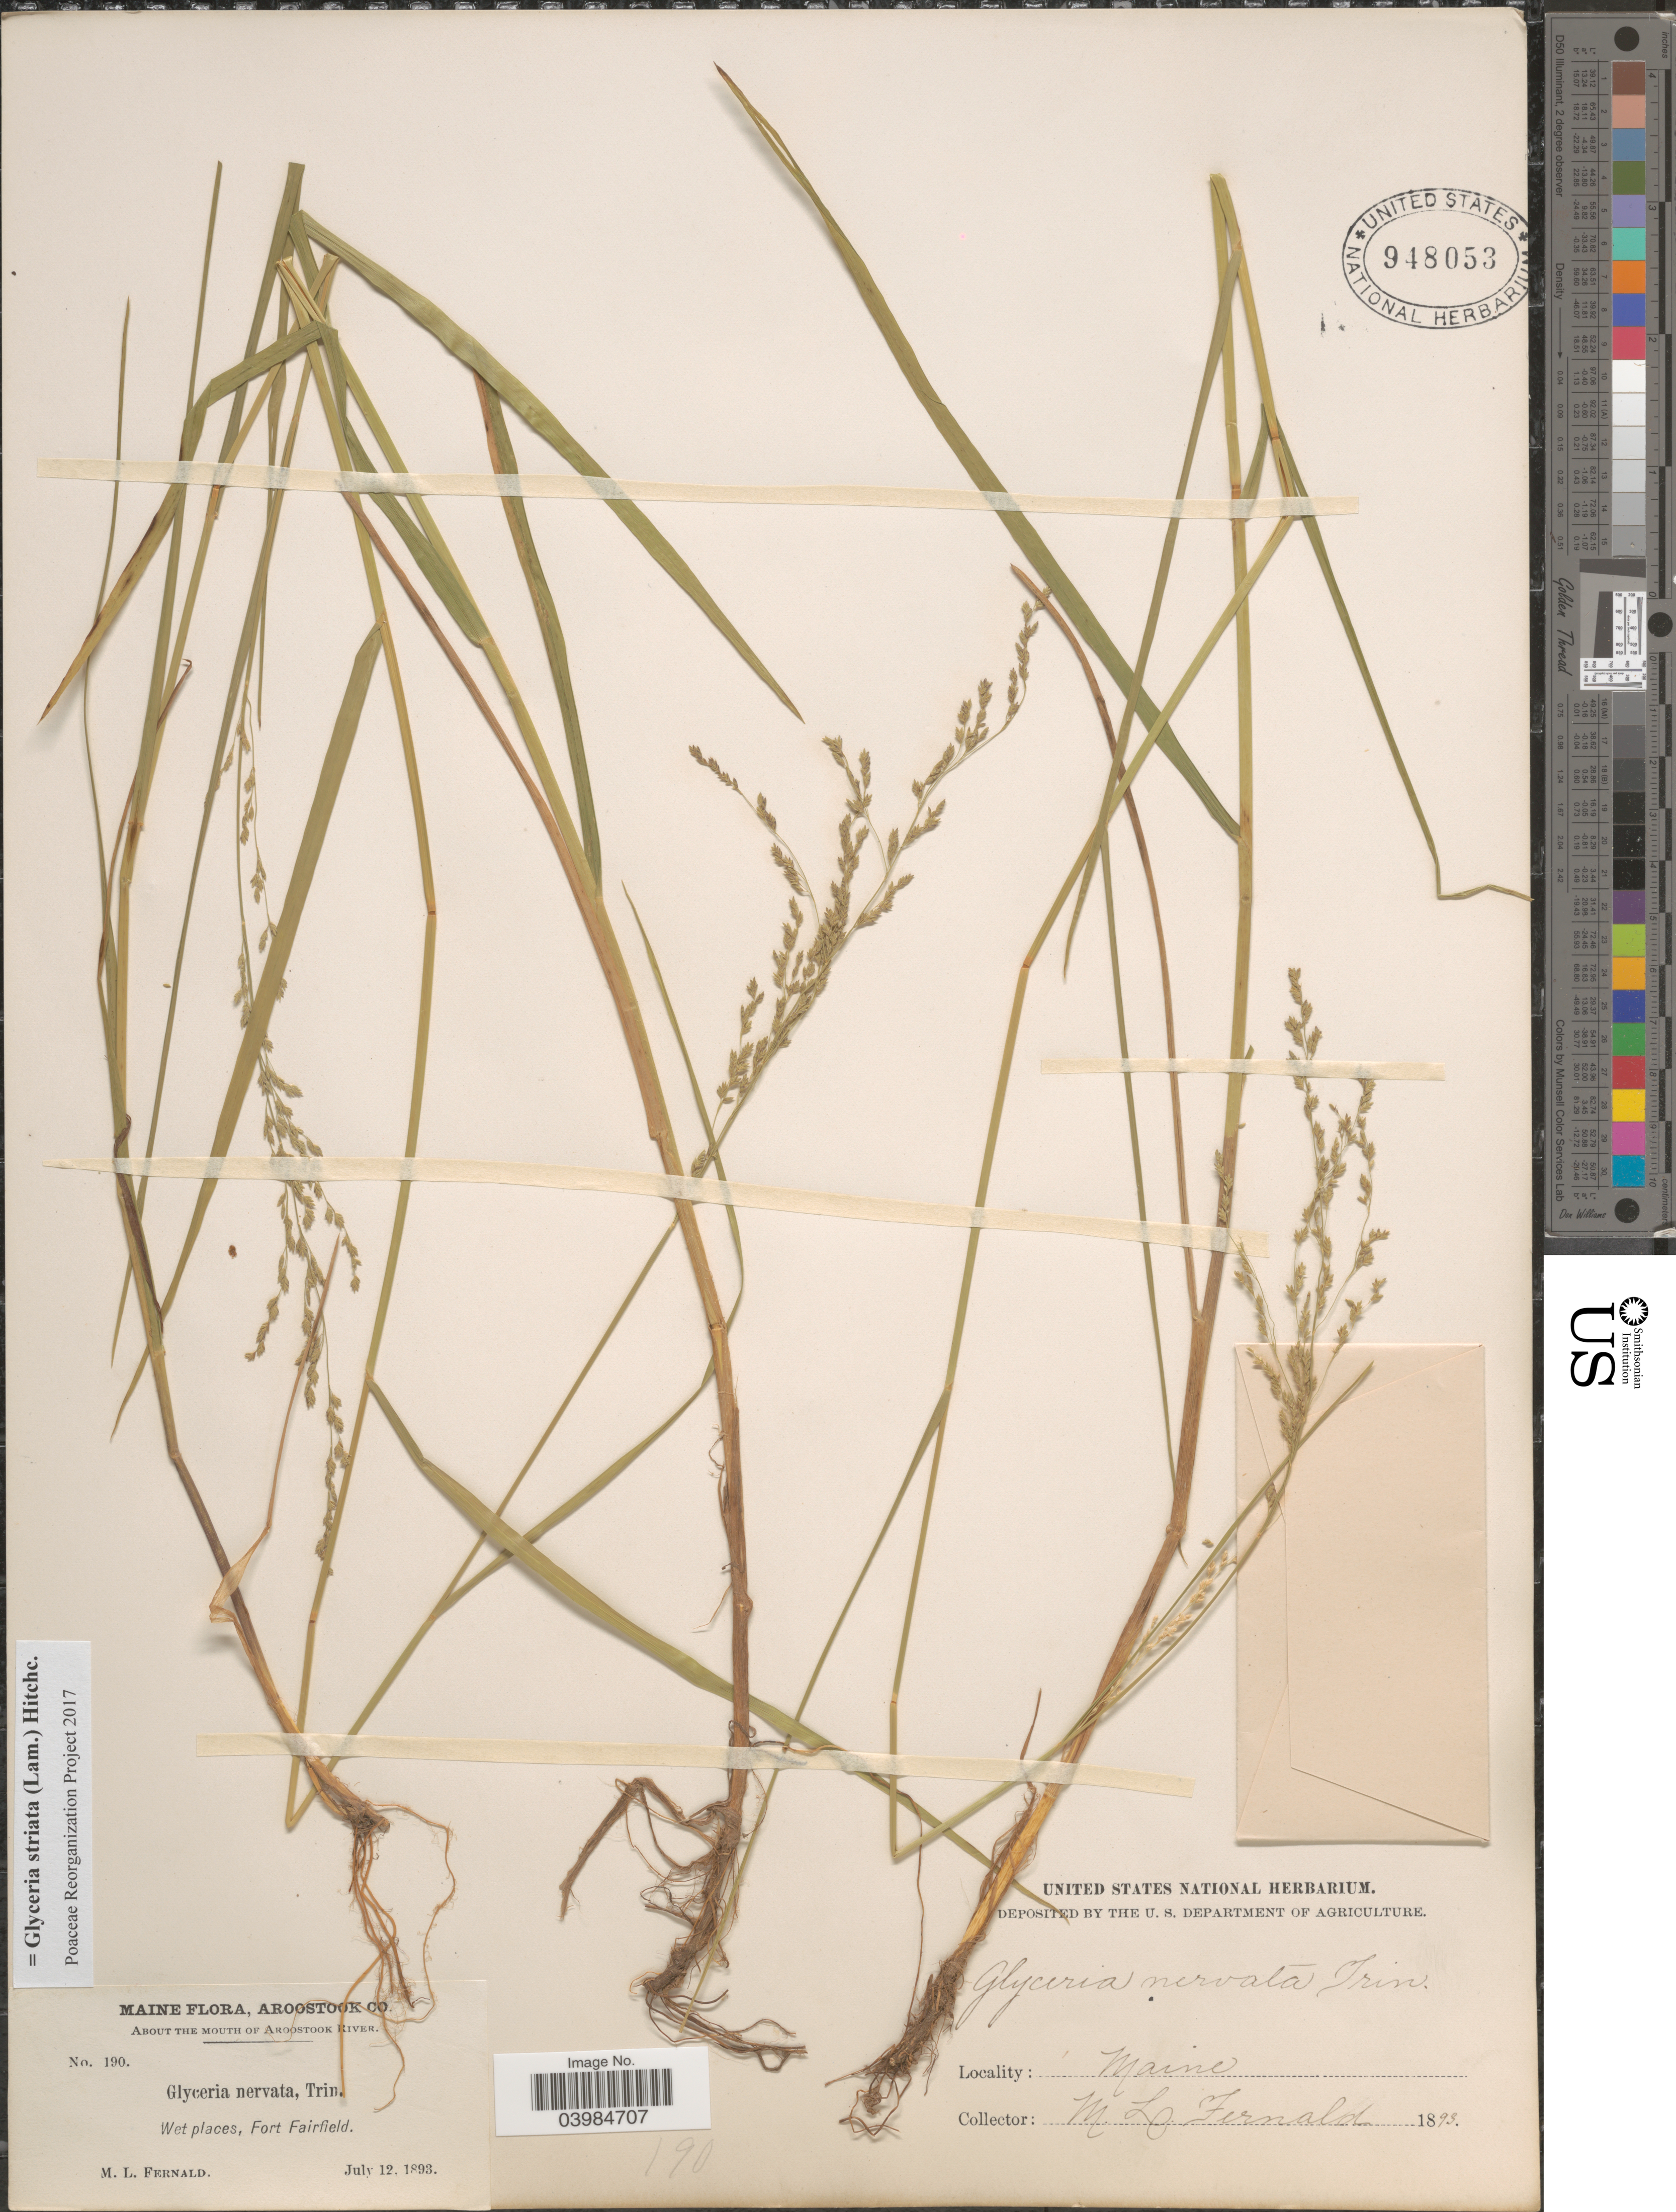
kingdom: Plantae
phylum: Tracheophyta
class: Liliopsida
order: Poales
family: Poaceae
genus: Glyceria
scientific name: Glyceria striata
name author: (Lam.) Hitchc.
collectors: M. L. Fernald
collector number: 190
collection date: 1893-07-12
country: United States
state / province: Maine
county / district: Aroostook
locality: About the mouth of Aroostook River. Fort Fairfield.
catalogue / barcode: US 948053